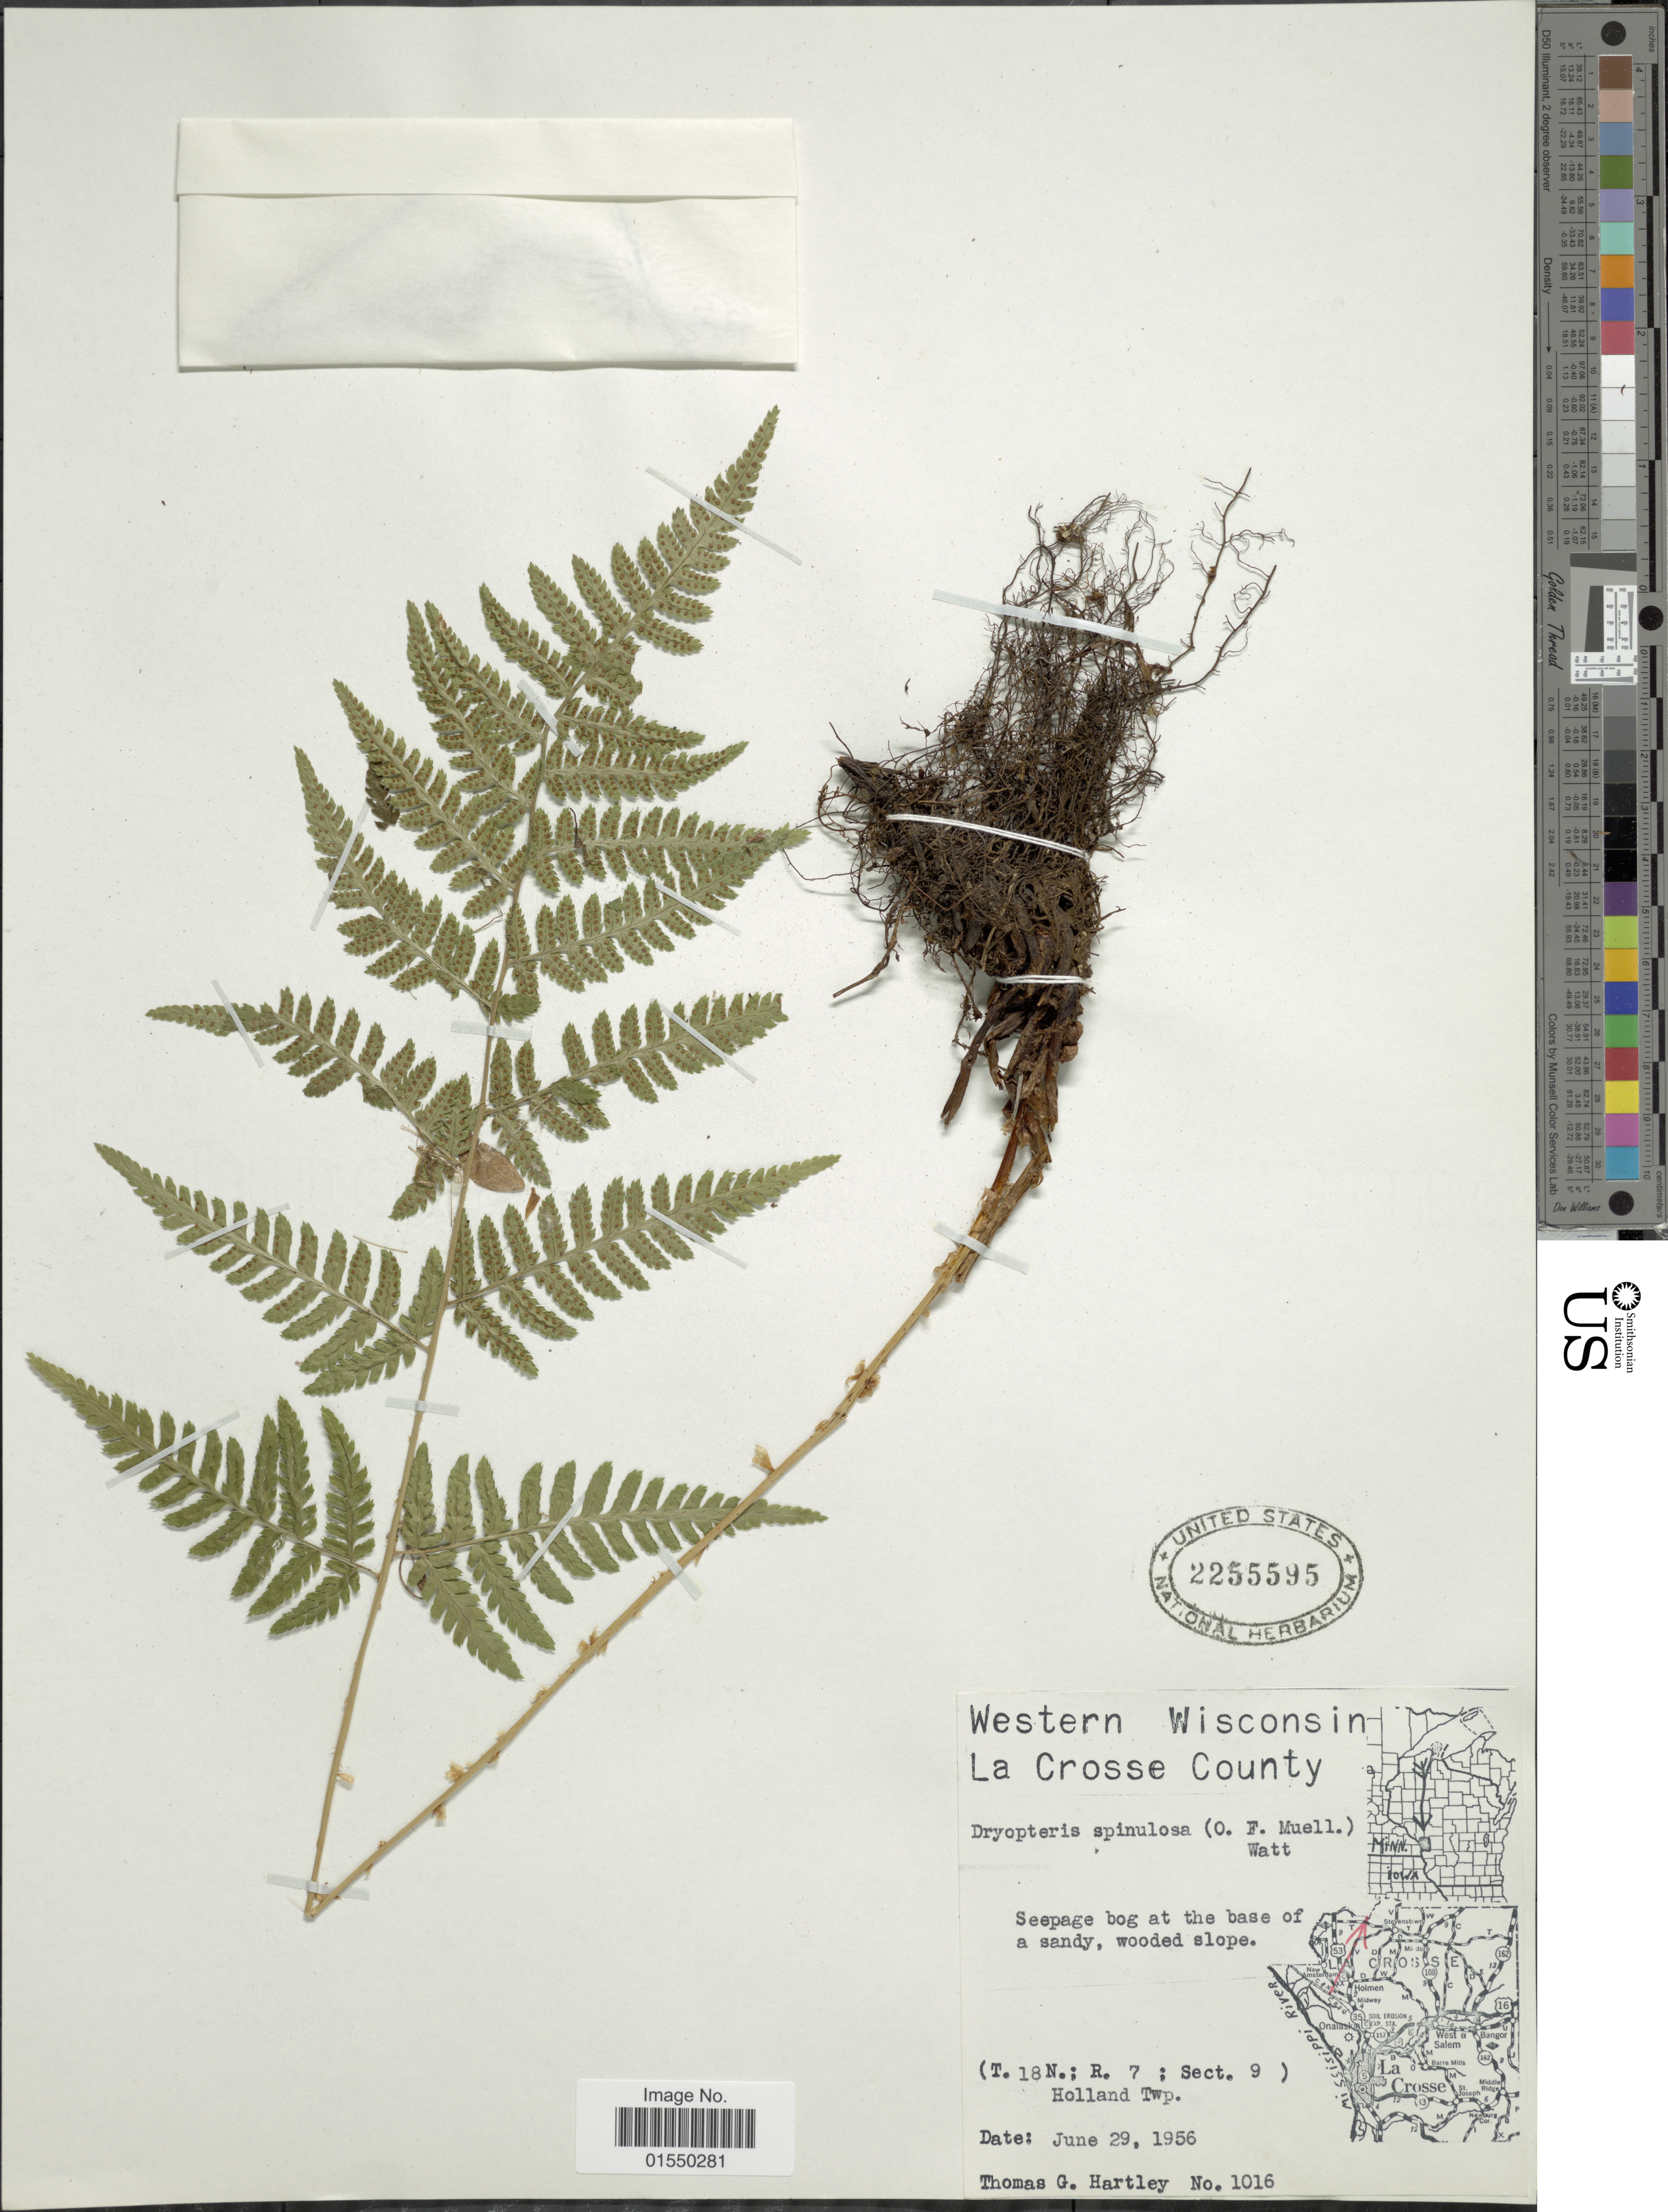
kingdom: Plantae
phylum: Tracheophyta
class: Polypodiopsida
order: Polypodiales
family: Dryopteridaceae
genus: Dryopteris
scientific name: Dryopteris carthusiana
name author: (Villars) H.P. Fuchs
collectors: T. G. Hartley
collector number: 1016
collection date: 1956-06-29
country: United States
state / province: Wisconsin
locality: Western Wisconsin, La Crosse County, T18N; R7; Sect. 9, Holland Twp.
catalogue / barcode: US 2255595